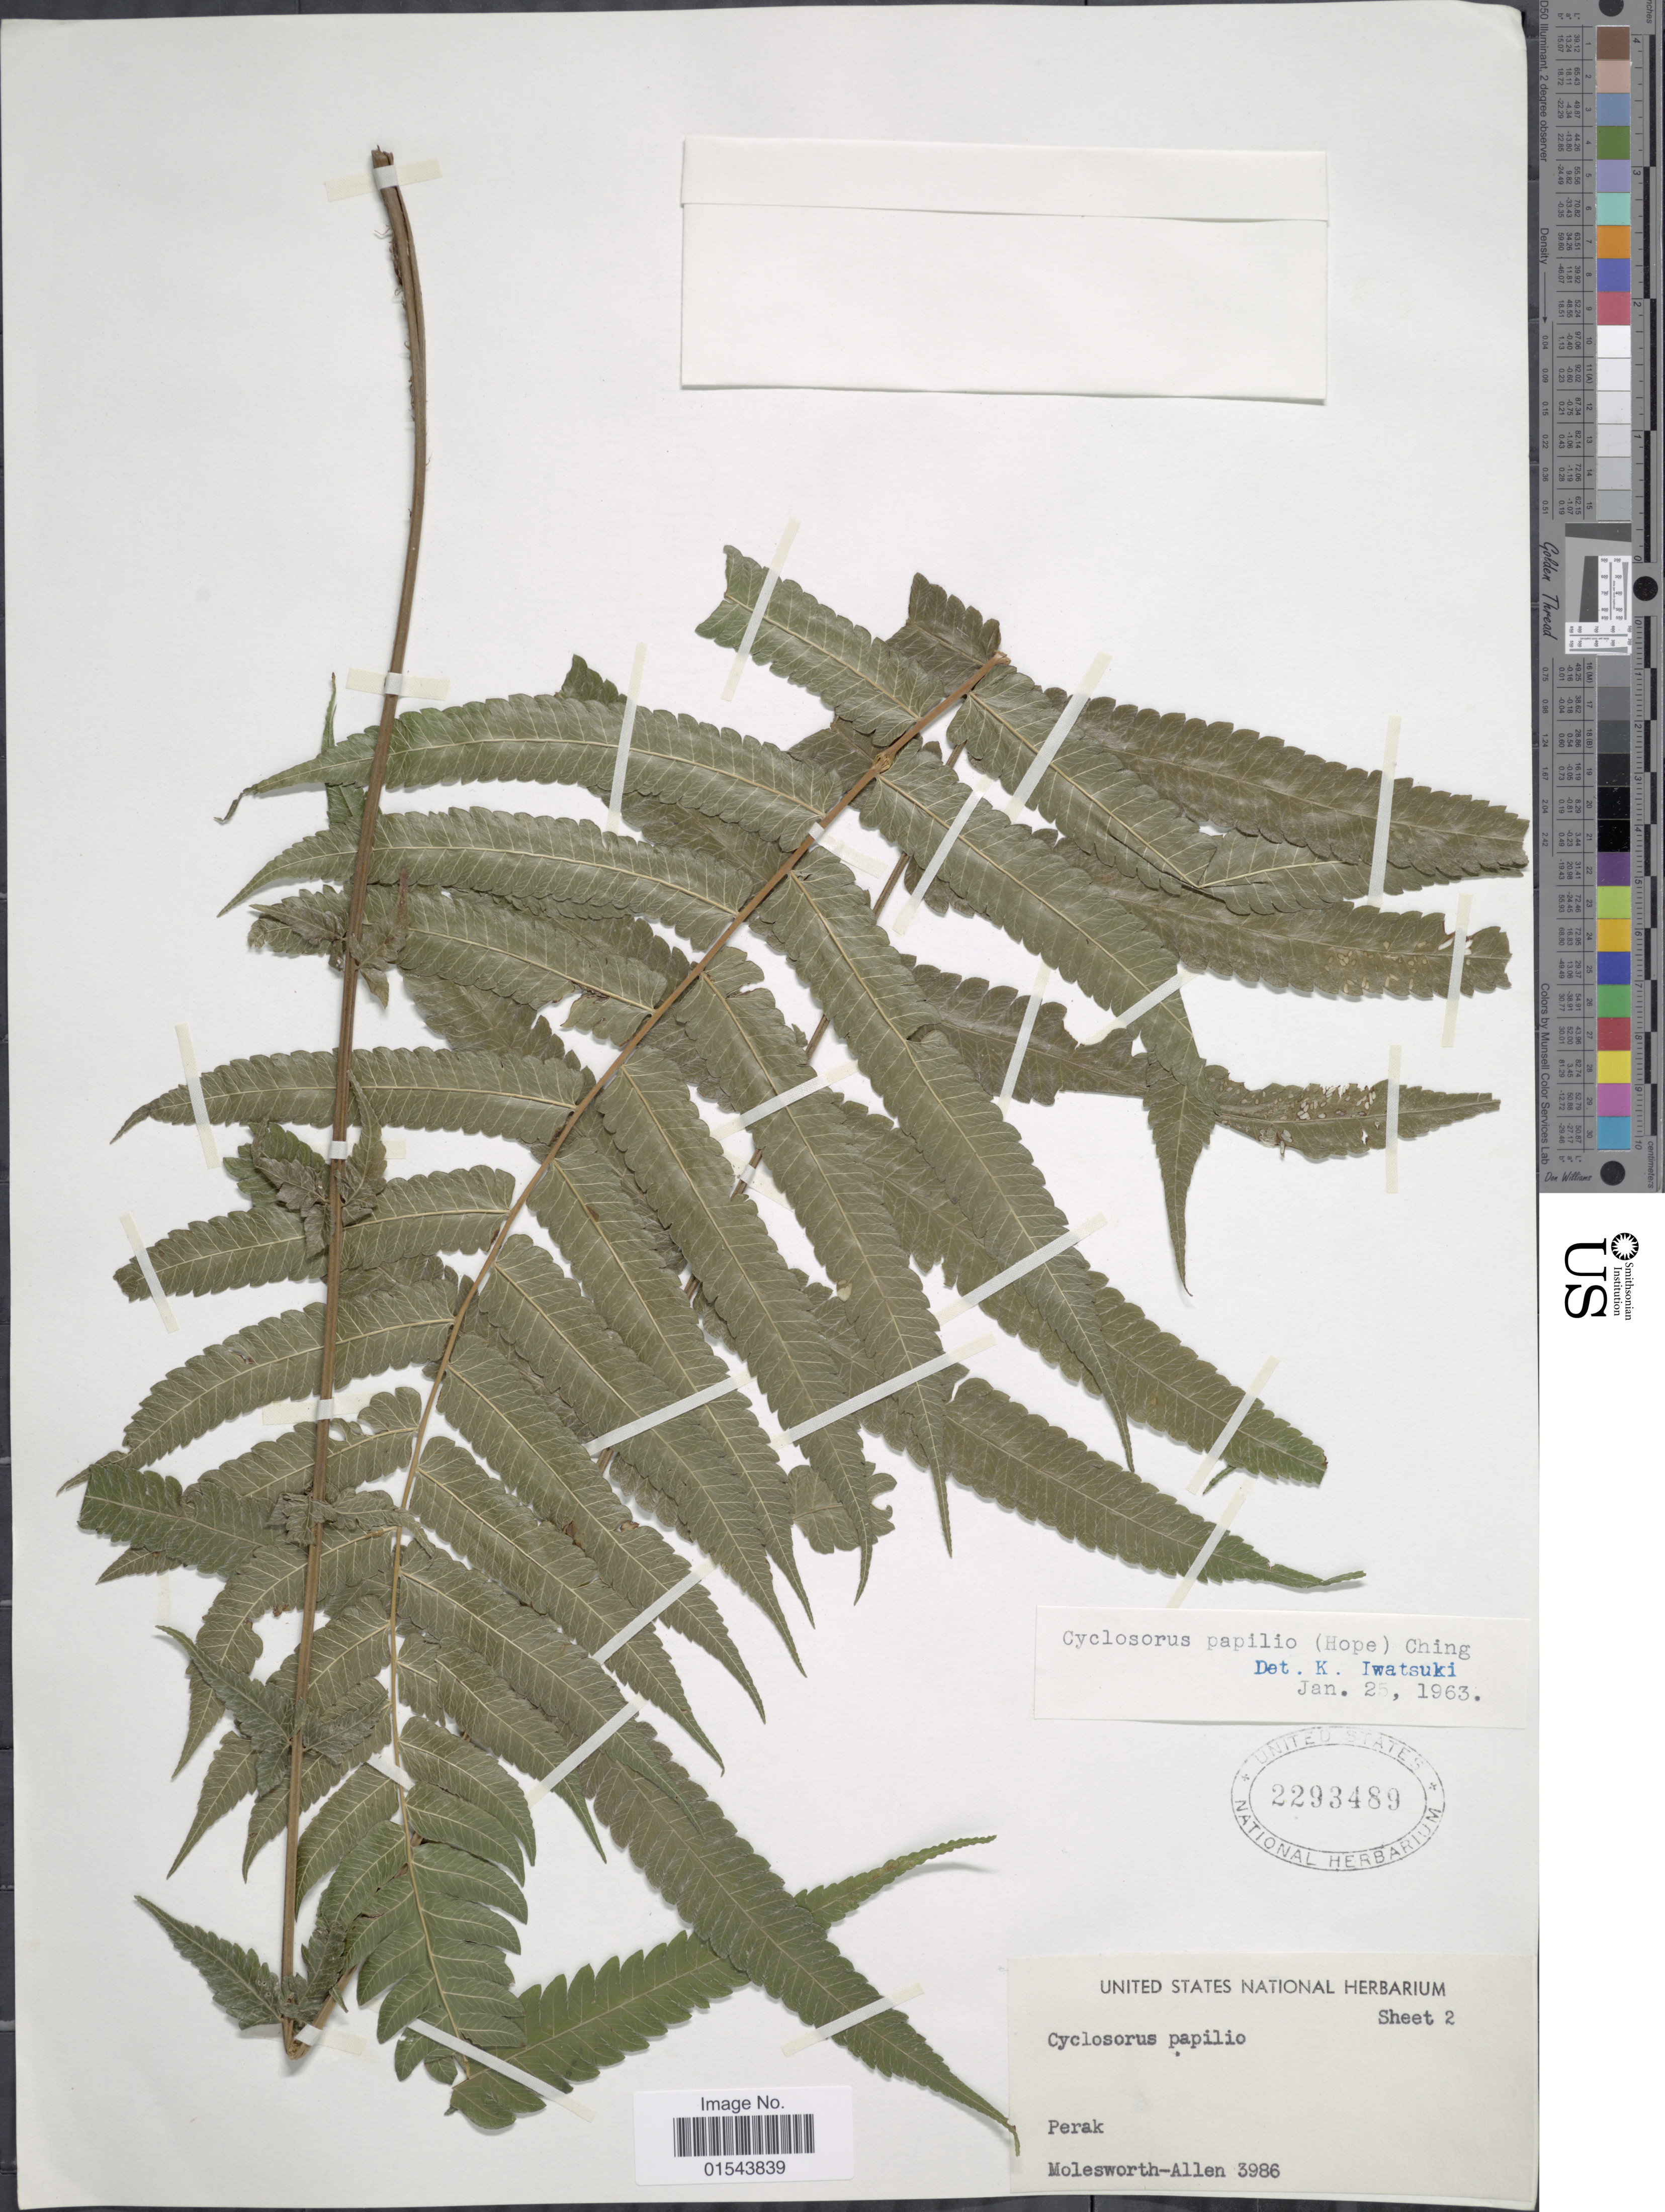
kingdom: Plantae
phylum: Tracheophyta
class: Polypodiopsida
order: Polypodiales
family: Thelypteridaceae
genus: Christella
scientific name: Christella papilio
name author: (C. Hope) Ching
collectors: B. E. G. Molesworth-Allen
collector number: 3986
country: Malaysia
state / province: Perak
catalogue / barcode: US 2293489